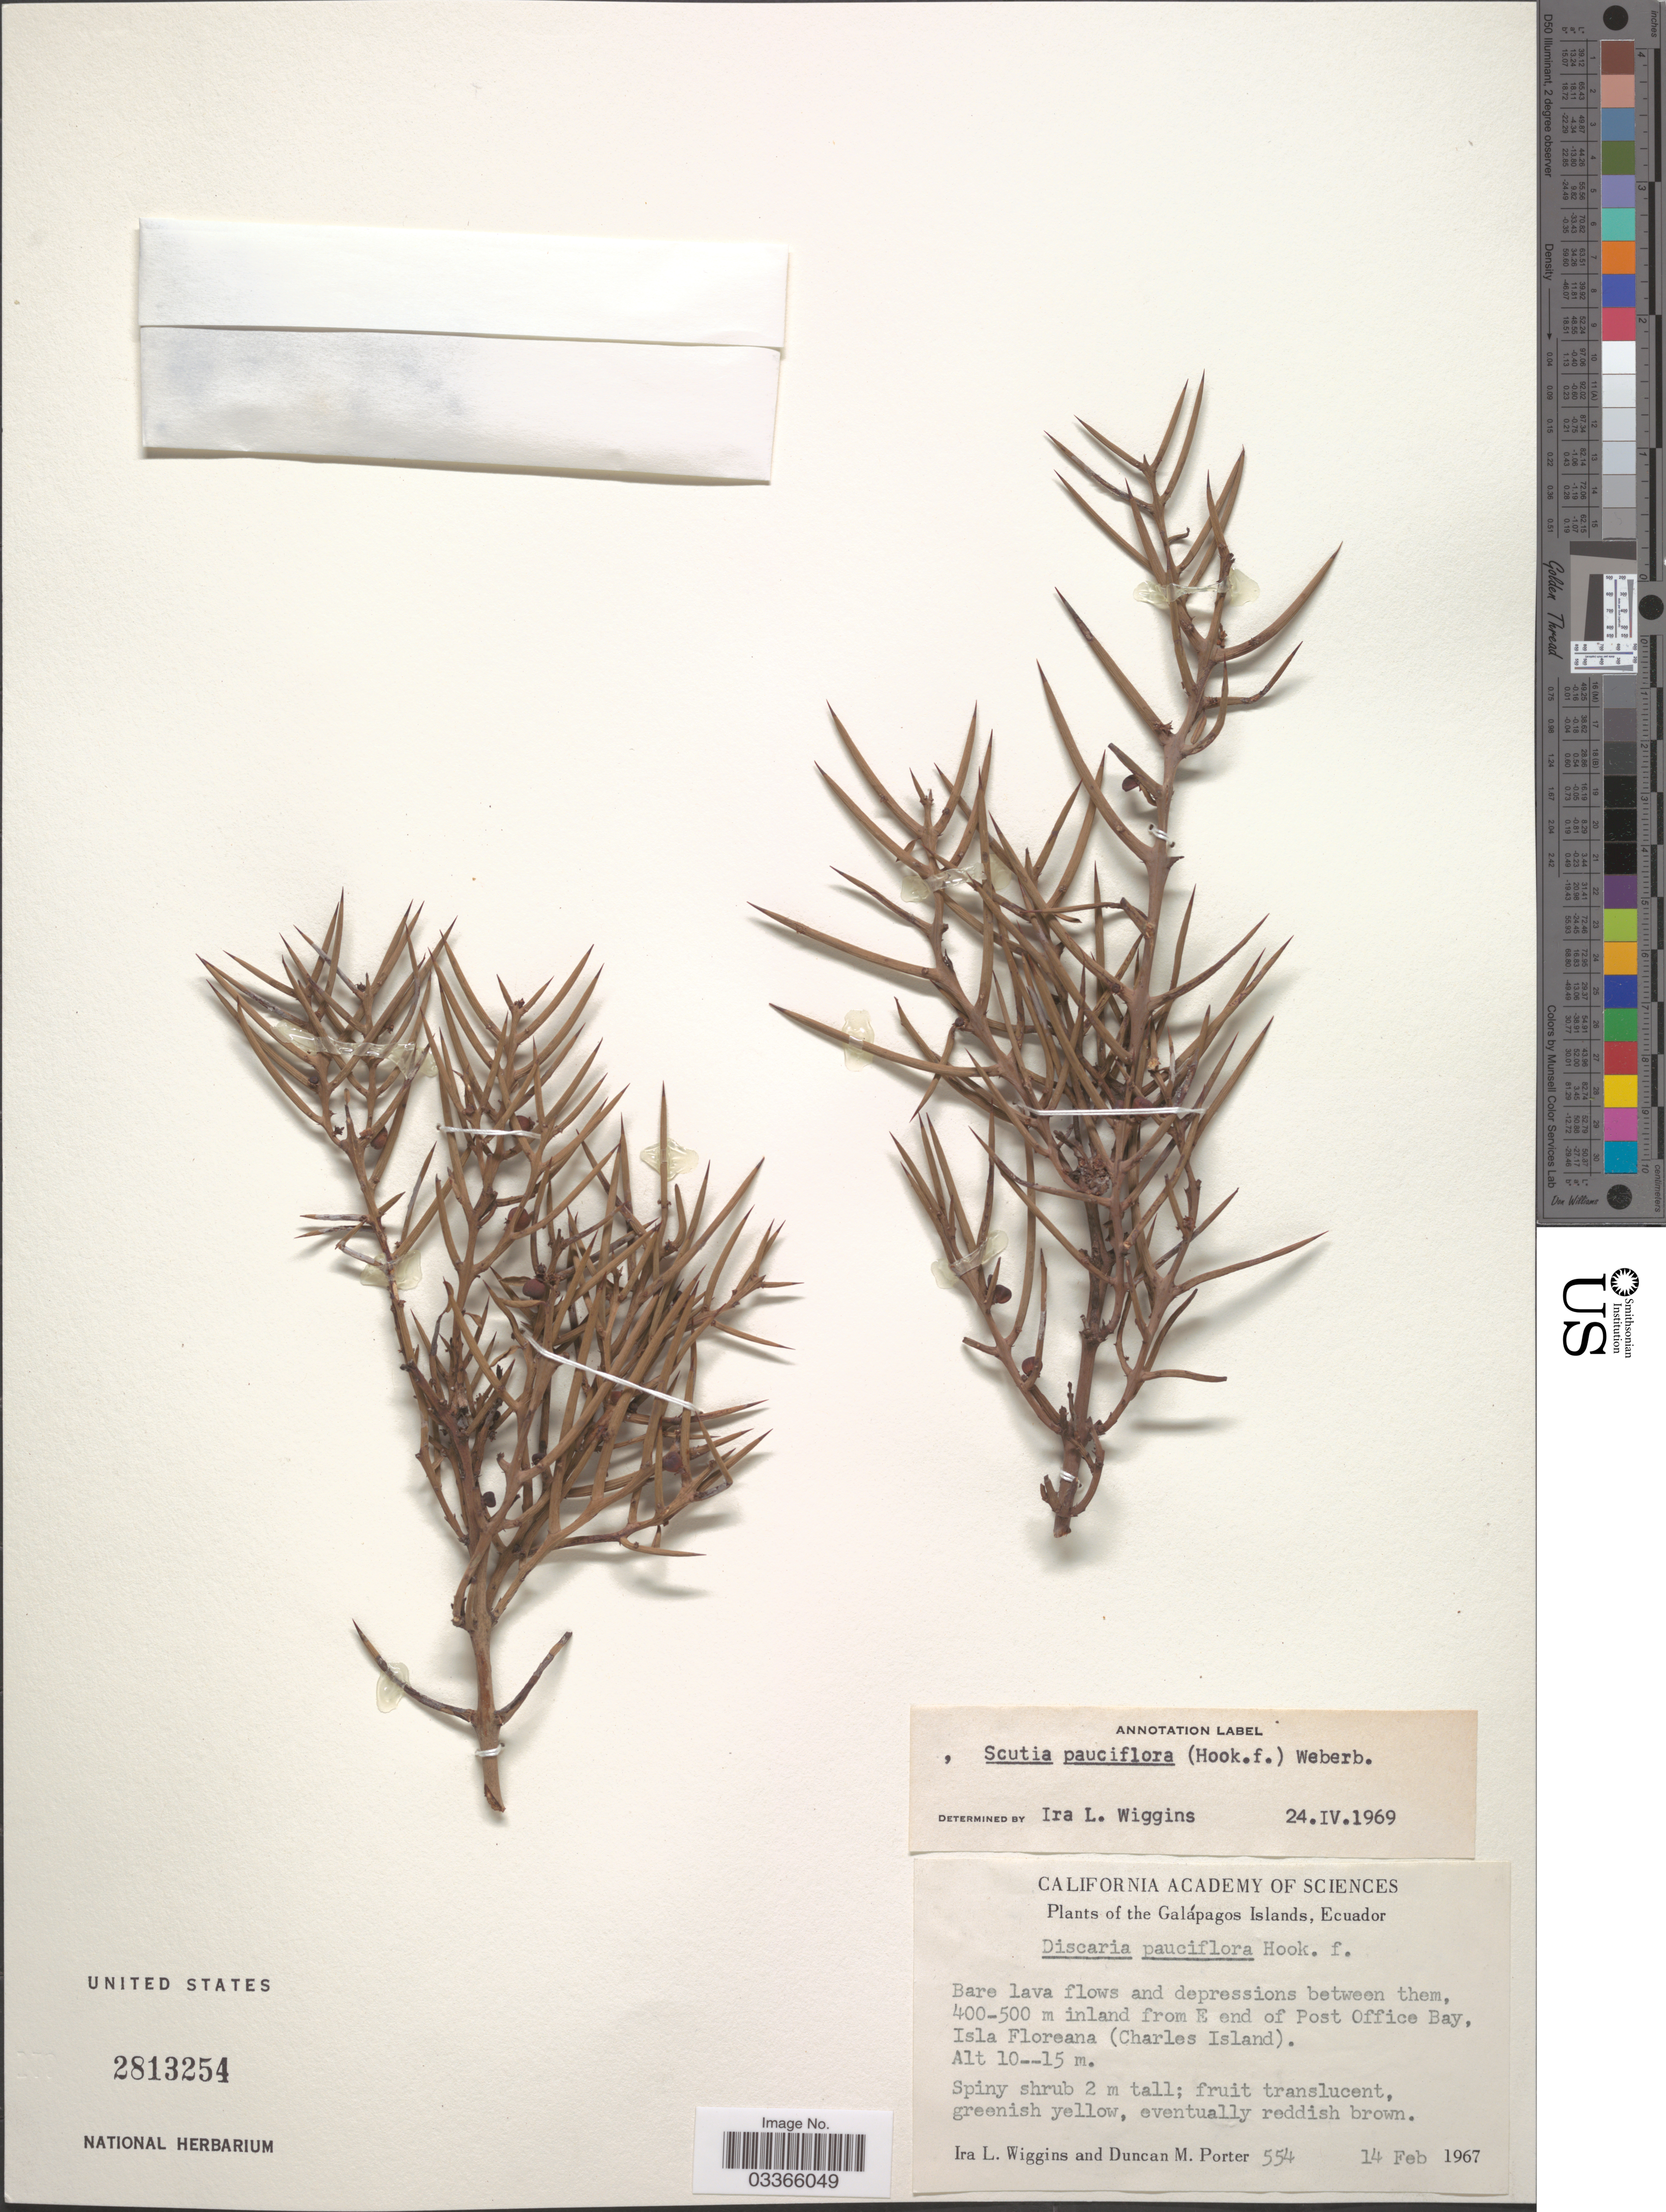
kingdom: Plantae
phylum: Tracheophyta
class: Magnoliopsida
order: Rosales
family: Rhamnaceae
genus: Scutia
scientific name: Scutia pauciflora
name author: (Hook. f.) Weberb.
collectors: I. L. Wiggins & D. M. Porter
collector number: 554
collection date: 1967-02-14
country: Ecuador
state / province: Colón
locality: The Galápagos Islands, 400-500 , inland from E end of Post Office Bay, Isla Floreana (Charles Island).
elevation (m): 10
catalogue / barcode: US 2813254